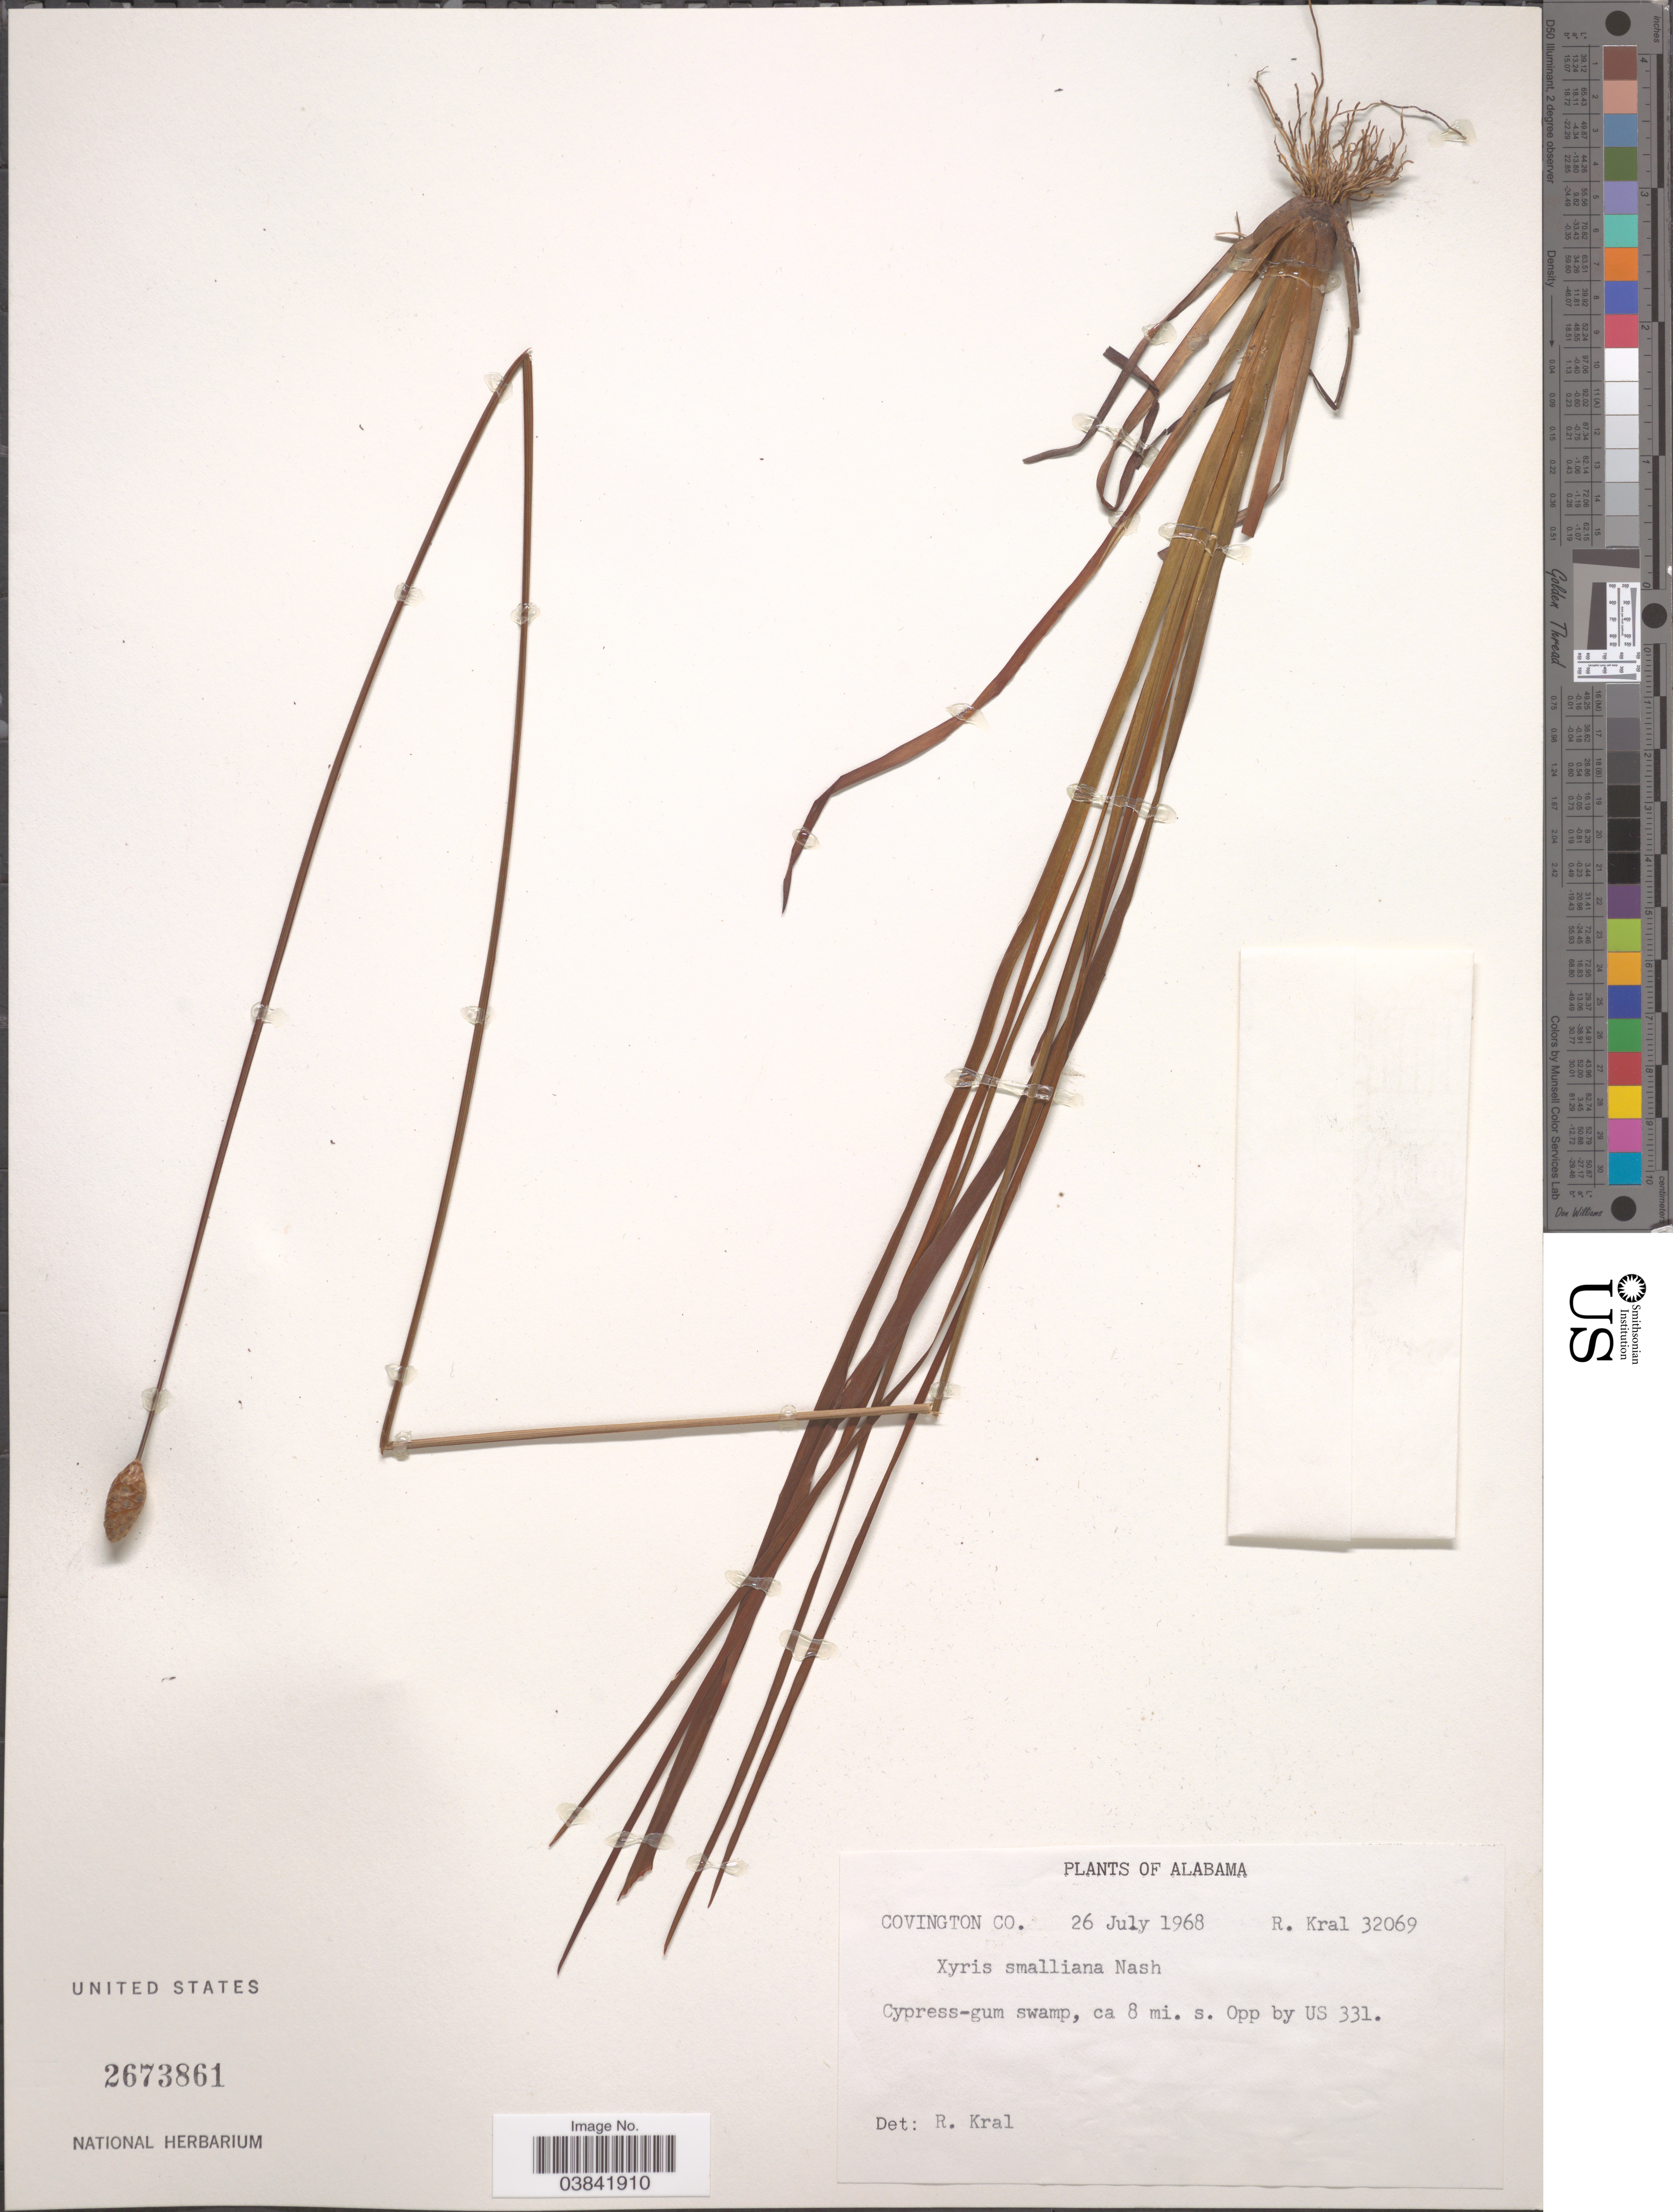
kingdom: Plantae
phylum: Tracheophyta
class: Liliopsida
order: Poales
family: Xyridaceae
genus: Xyris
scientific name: Xyris smalliana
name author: Nash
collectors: R. Kral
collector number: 32069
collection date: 1968-07-26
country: United States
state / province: Alabama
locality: Covington Co. Cypress-gum swamp, ca 8 mi. s. Opp by US 331.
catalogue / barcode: US 2673861